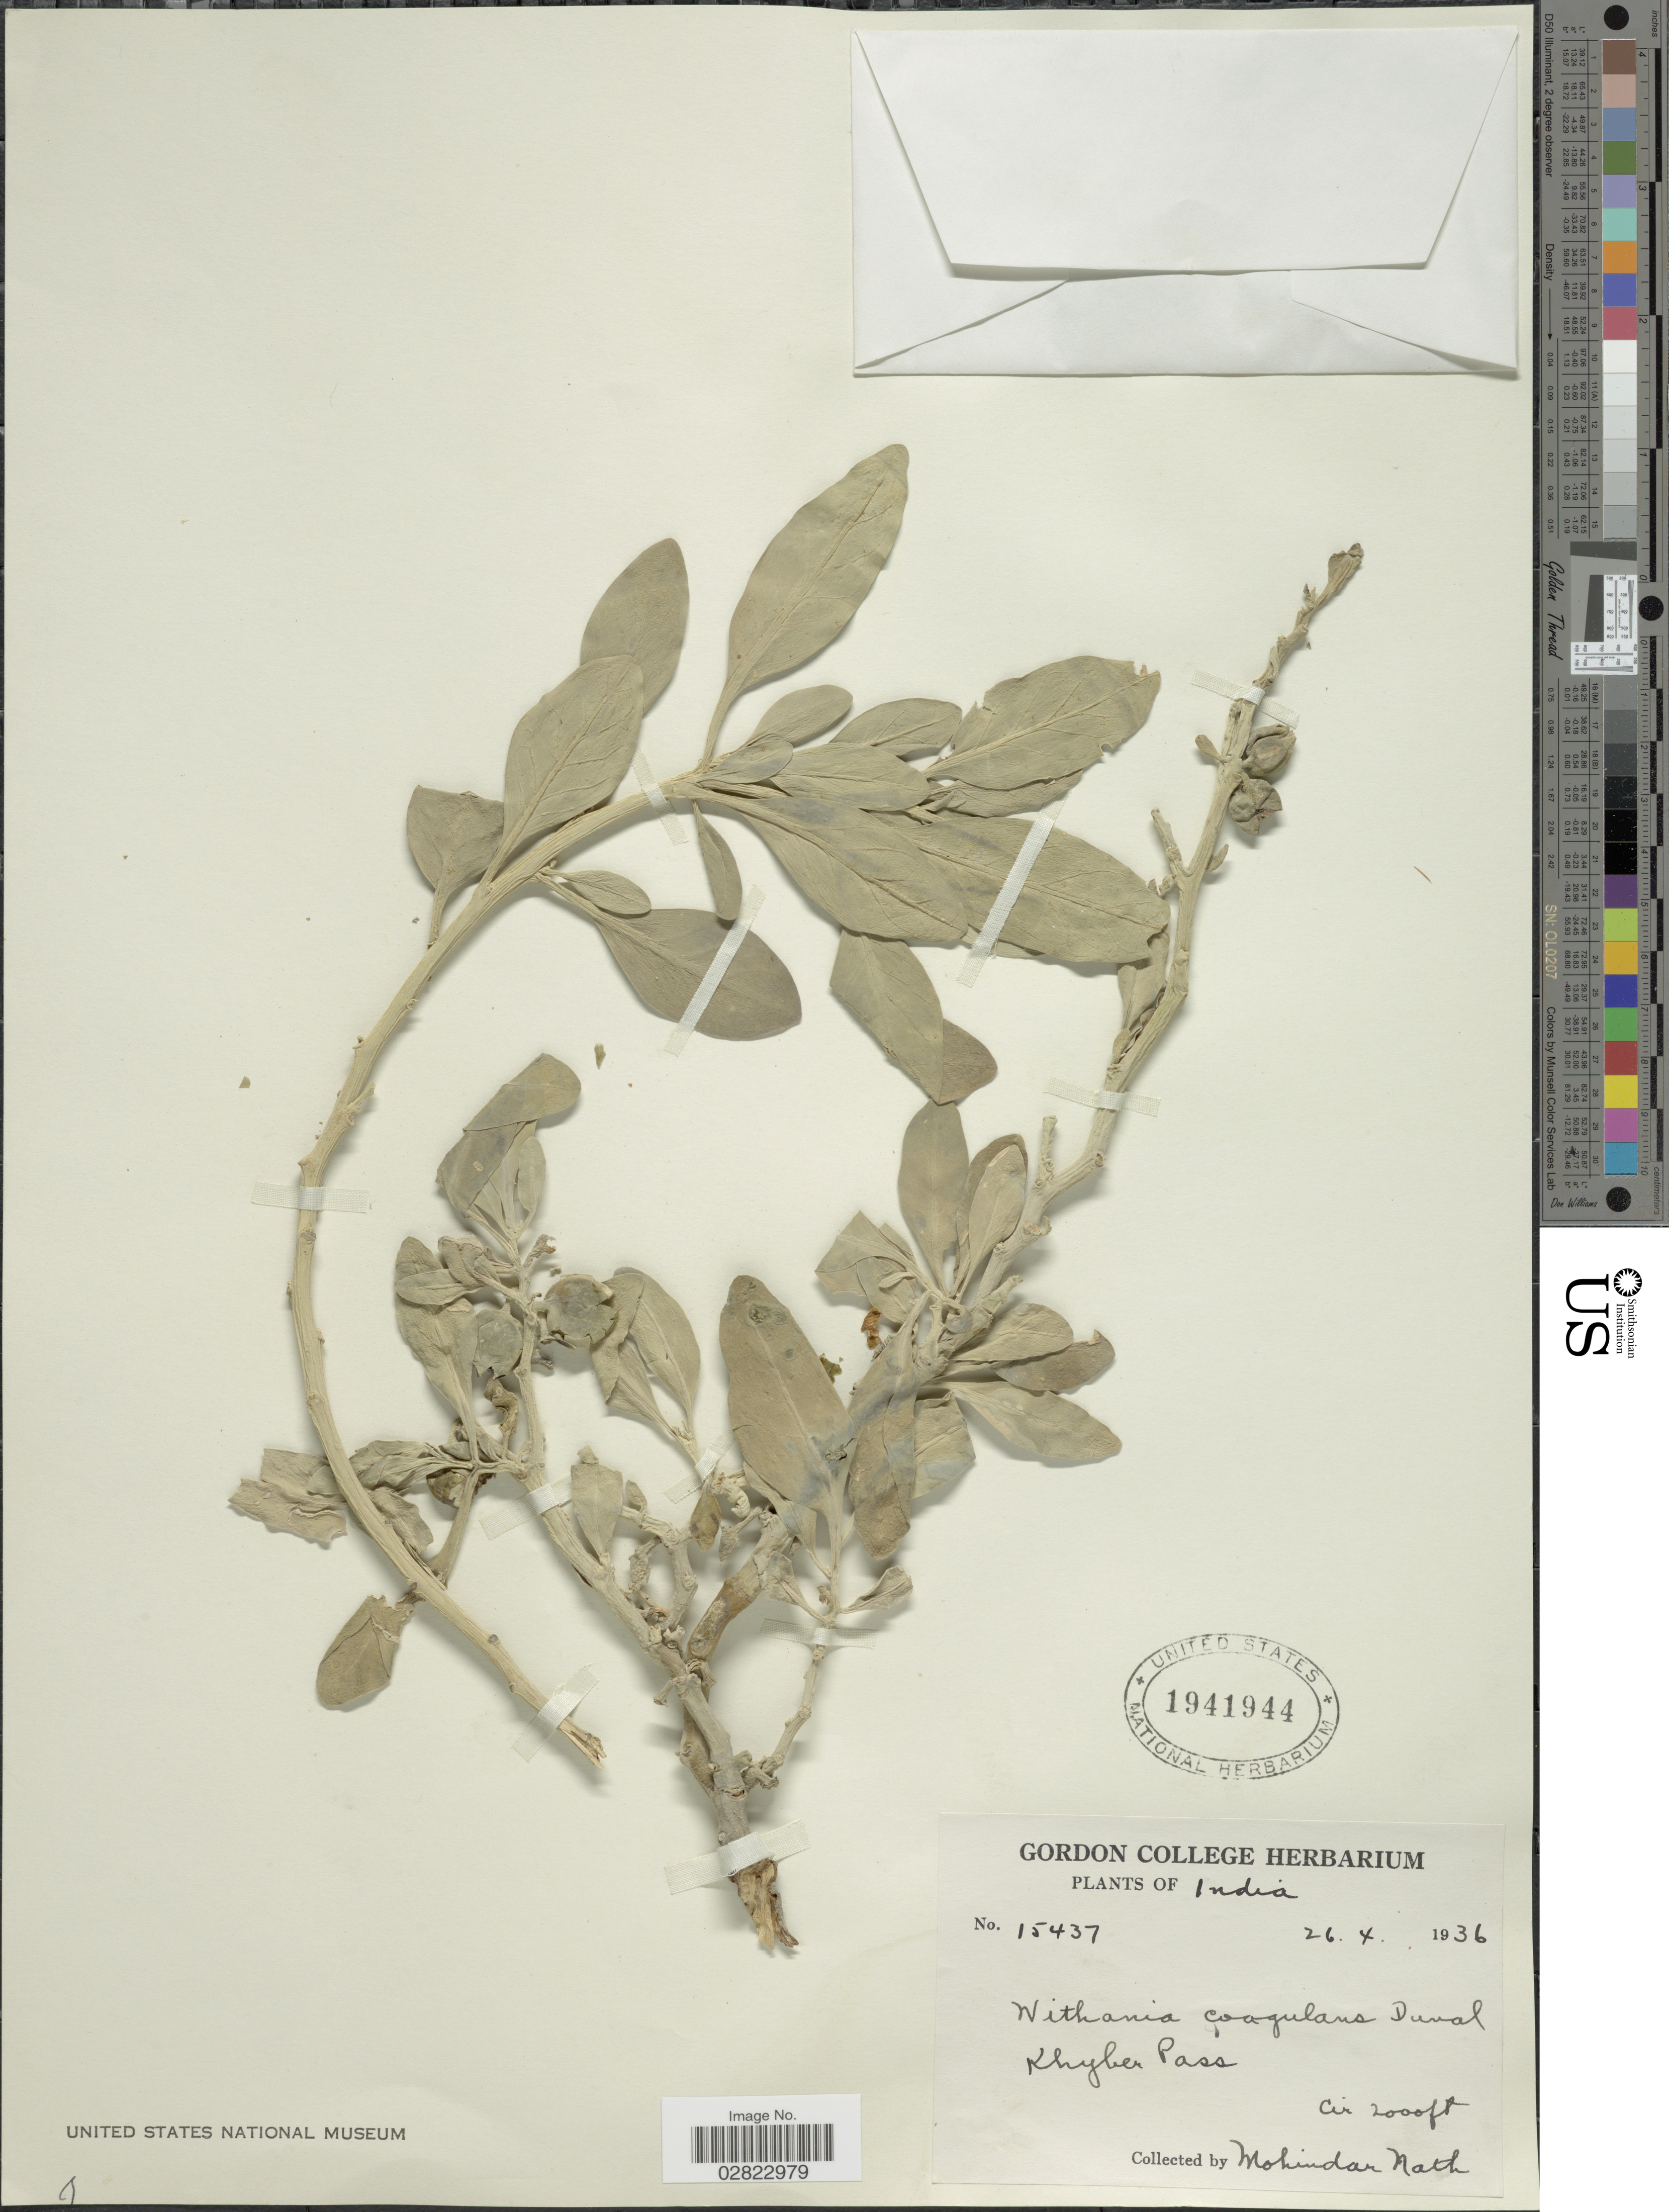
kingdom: Plantae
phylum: Tracheophyta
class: Magnoliopsida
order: Solanales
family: Solanaceae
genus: Withania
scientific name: Withania coagulans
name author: (Stocks) Dunal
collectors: M. Nath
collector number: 15437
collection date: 1936-04-26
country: India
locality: Khyber Pass.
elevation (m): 610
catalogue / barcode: US 1941944